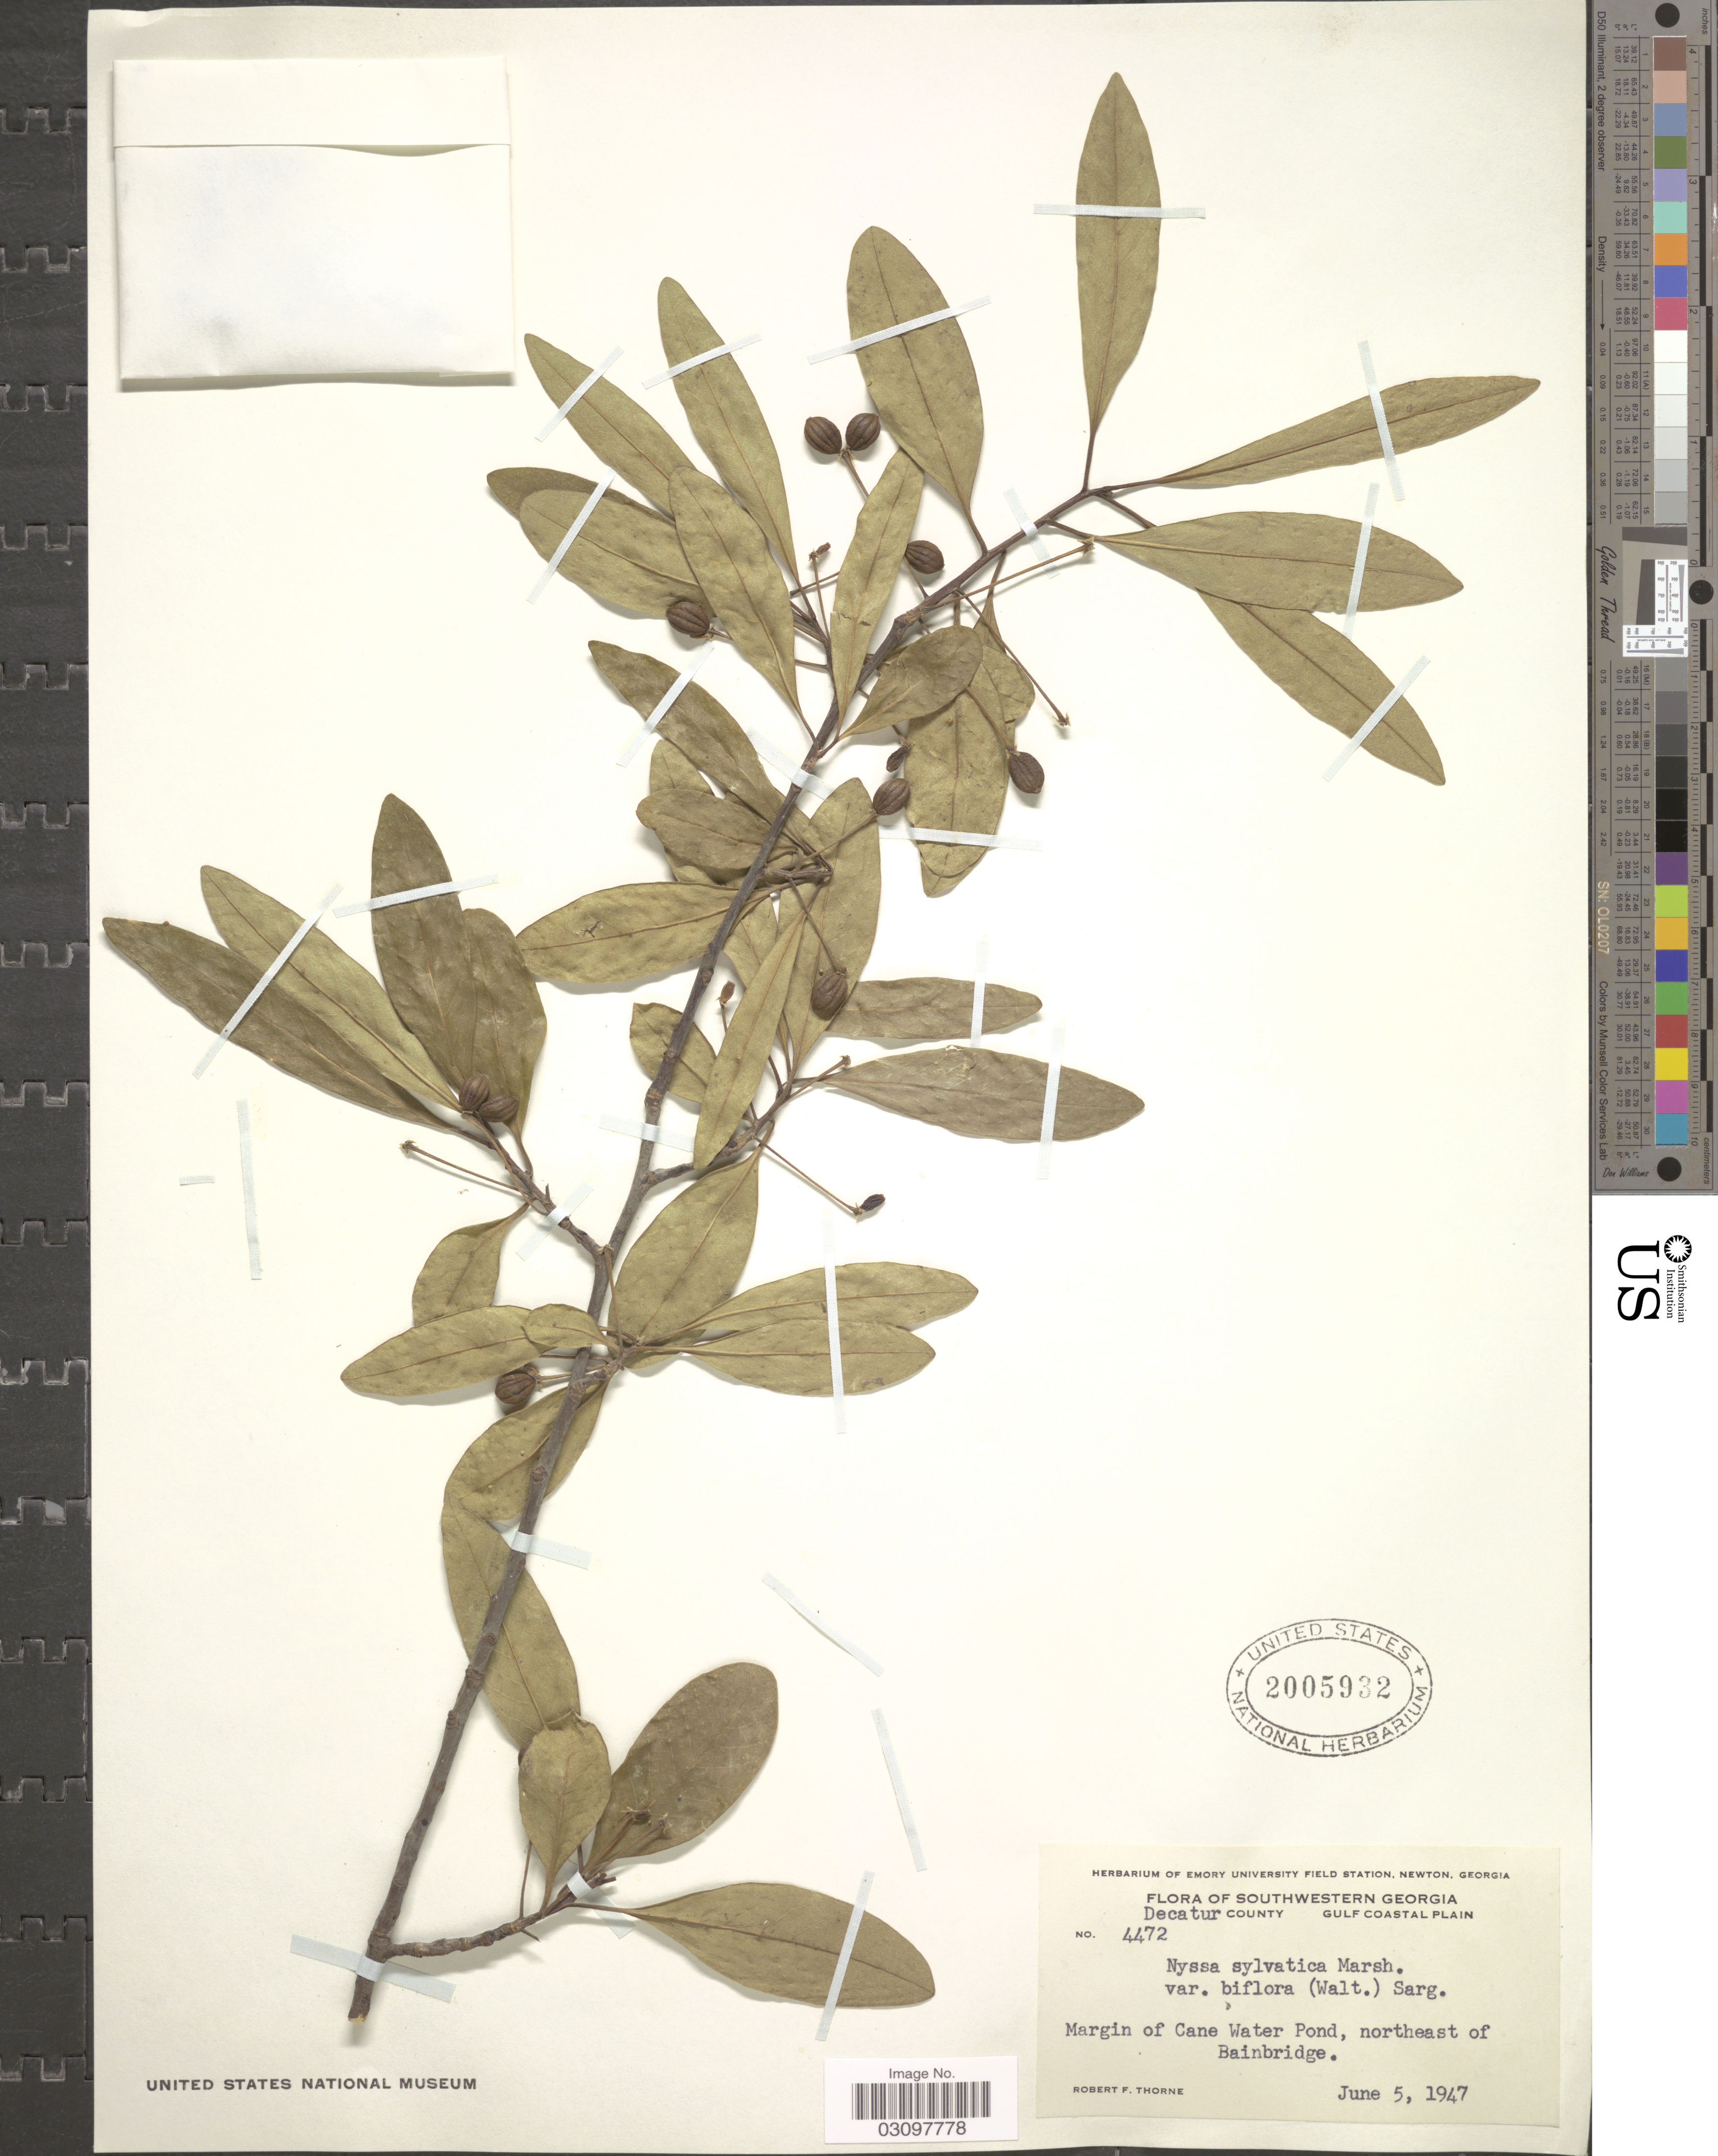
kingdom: Plantae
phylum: Tracheophyta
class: Magnoliopsida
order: Cornales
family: Nyssaceae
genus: Nyssa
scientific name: Nyssa biflora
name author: Walter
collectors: R. F. Thorne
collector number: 4472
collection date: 1947-06-05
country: United States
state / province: Georgia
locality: Southwestern Georgia. Decatur County. Gulf Coastal Plain. Margin of Cane Water Pond, northeast of Bainbridge.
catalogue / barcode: US 2005932